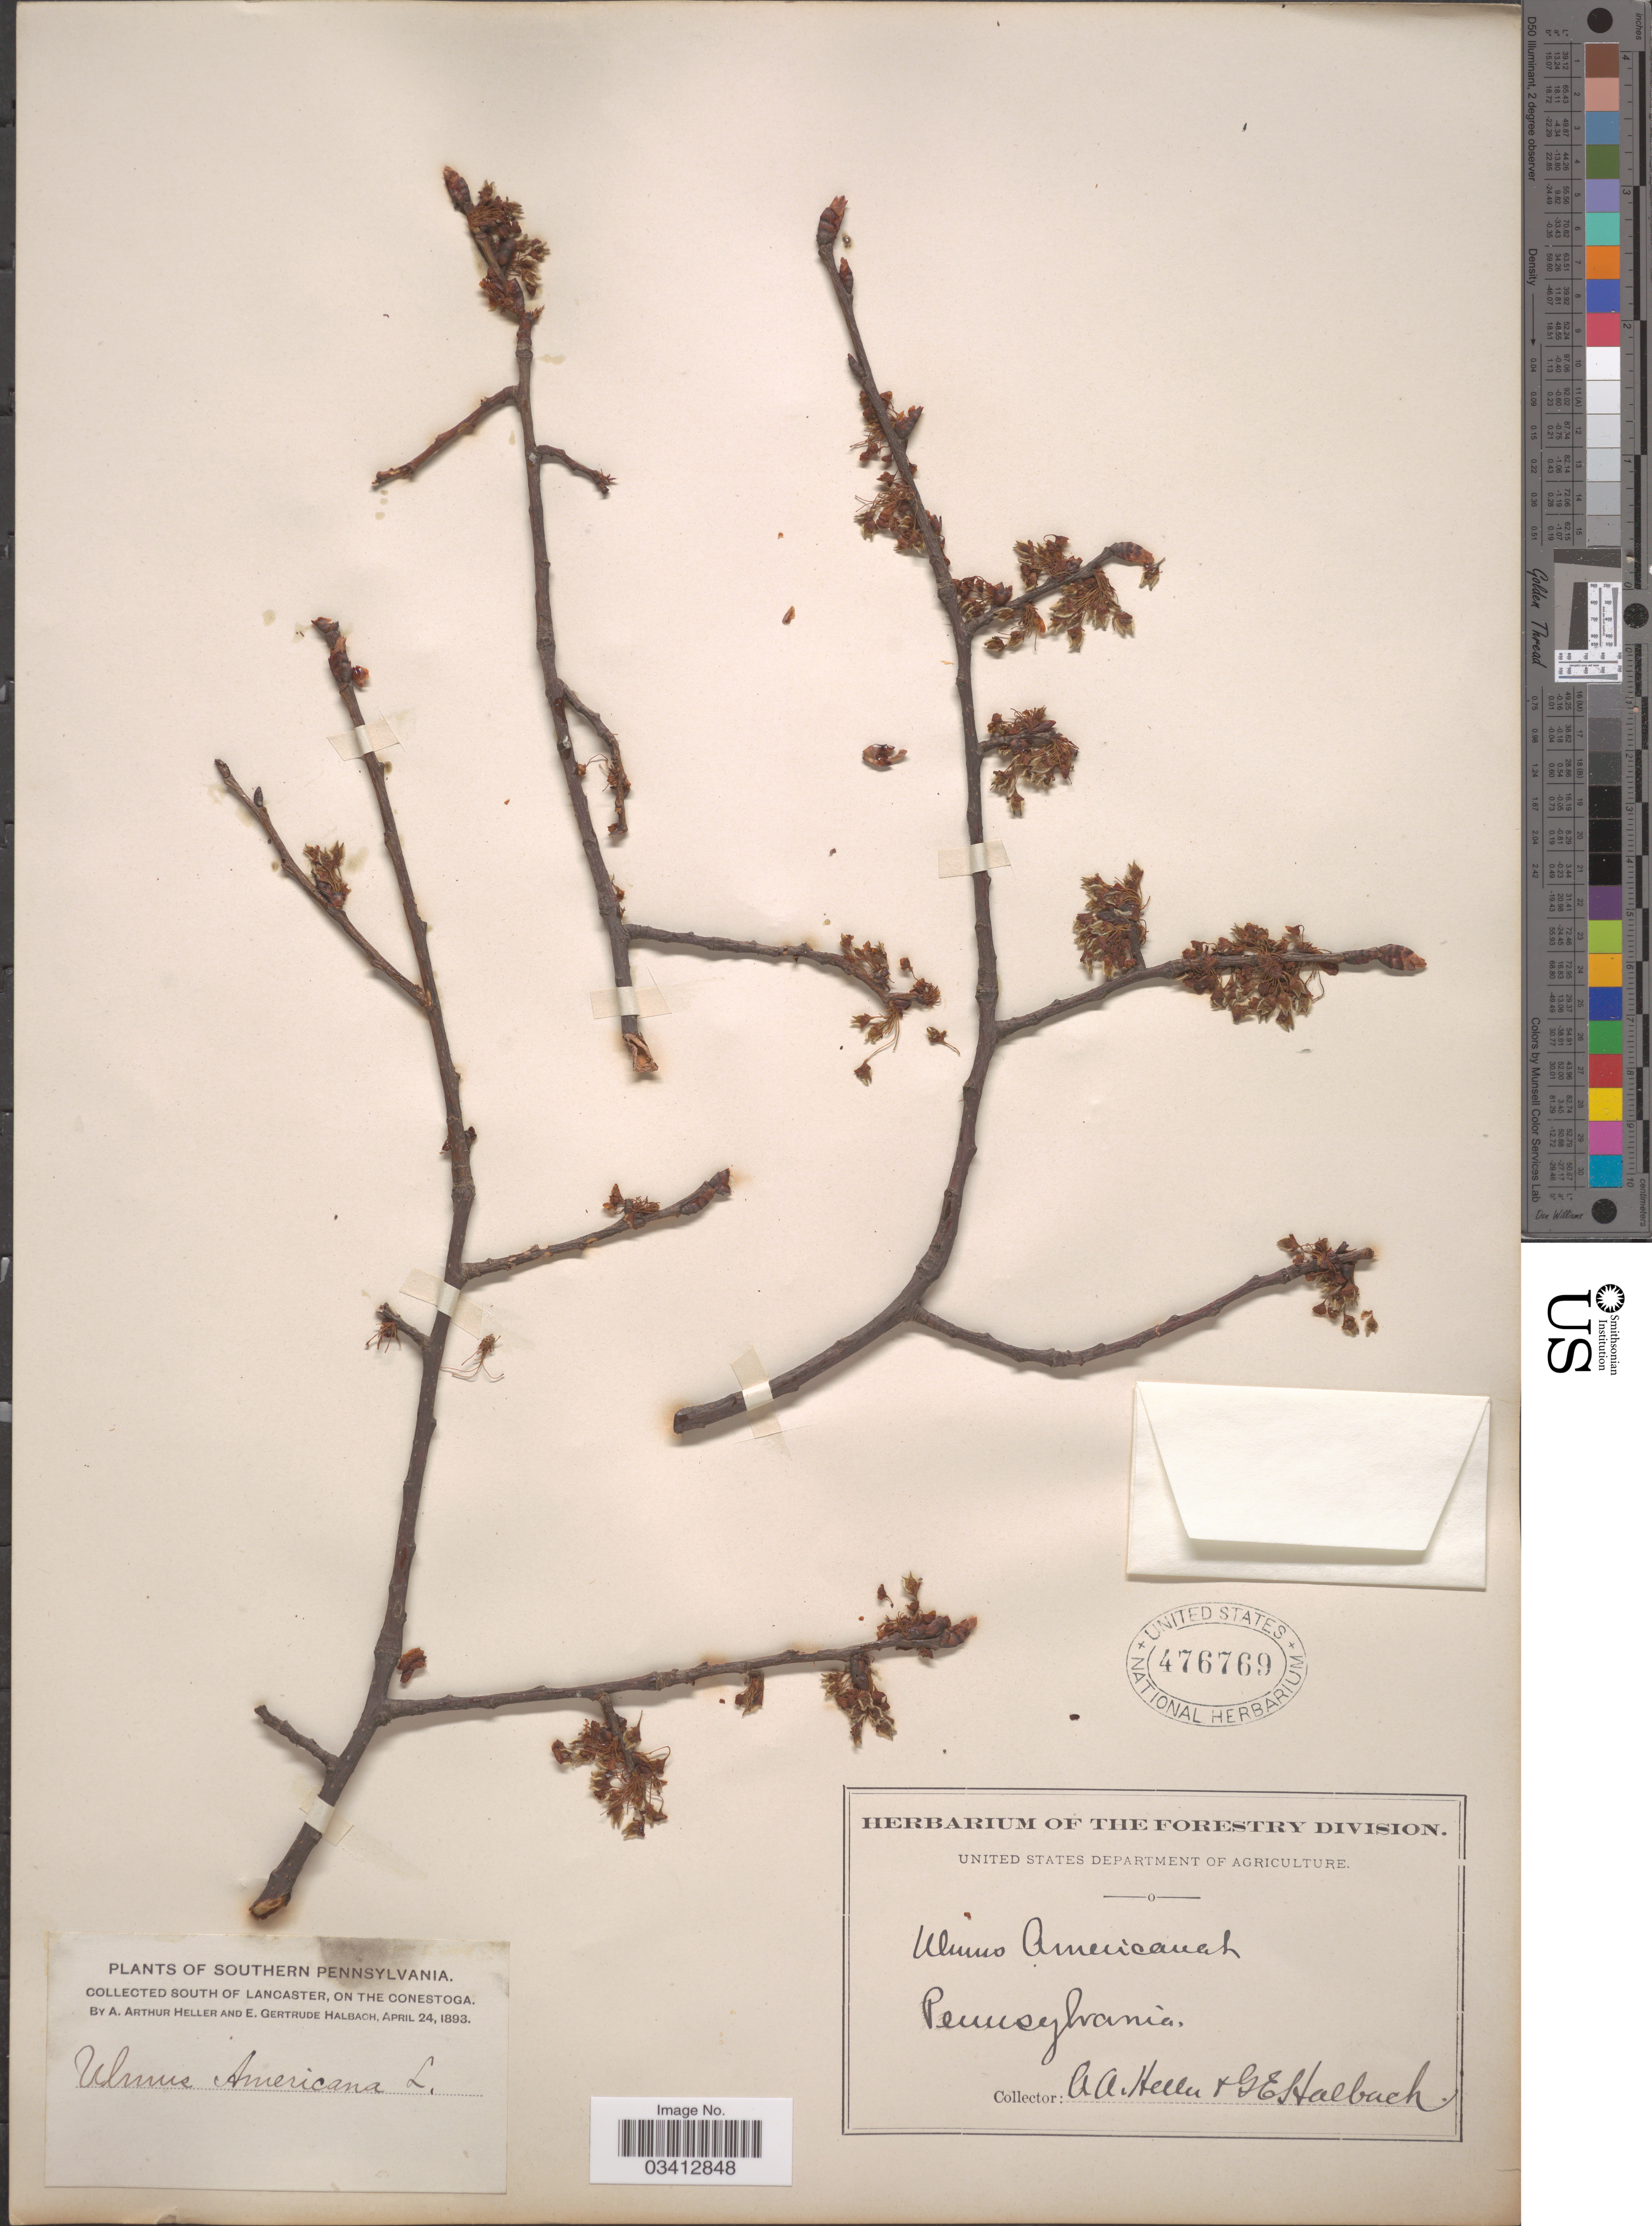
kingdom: Plantae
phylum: Tracheophyta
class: Magnoliopsida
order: Rosales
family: Ulmaceae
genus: Ulmus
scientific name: Ulmus americana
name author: L.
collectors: A. A. Heller & E. G. Halbach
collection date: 1893-04-24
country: United States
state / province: Pennsylvania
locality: Southern Pennsylvania. South of Lancaster, on the Conestoga.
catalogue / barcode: US 476769